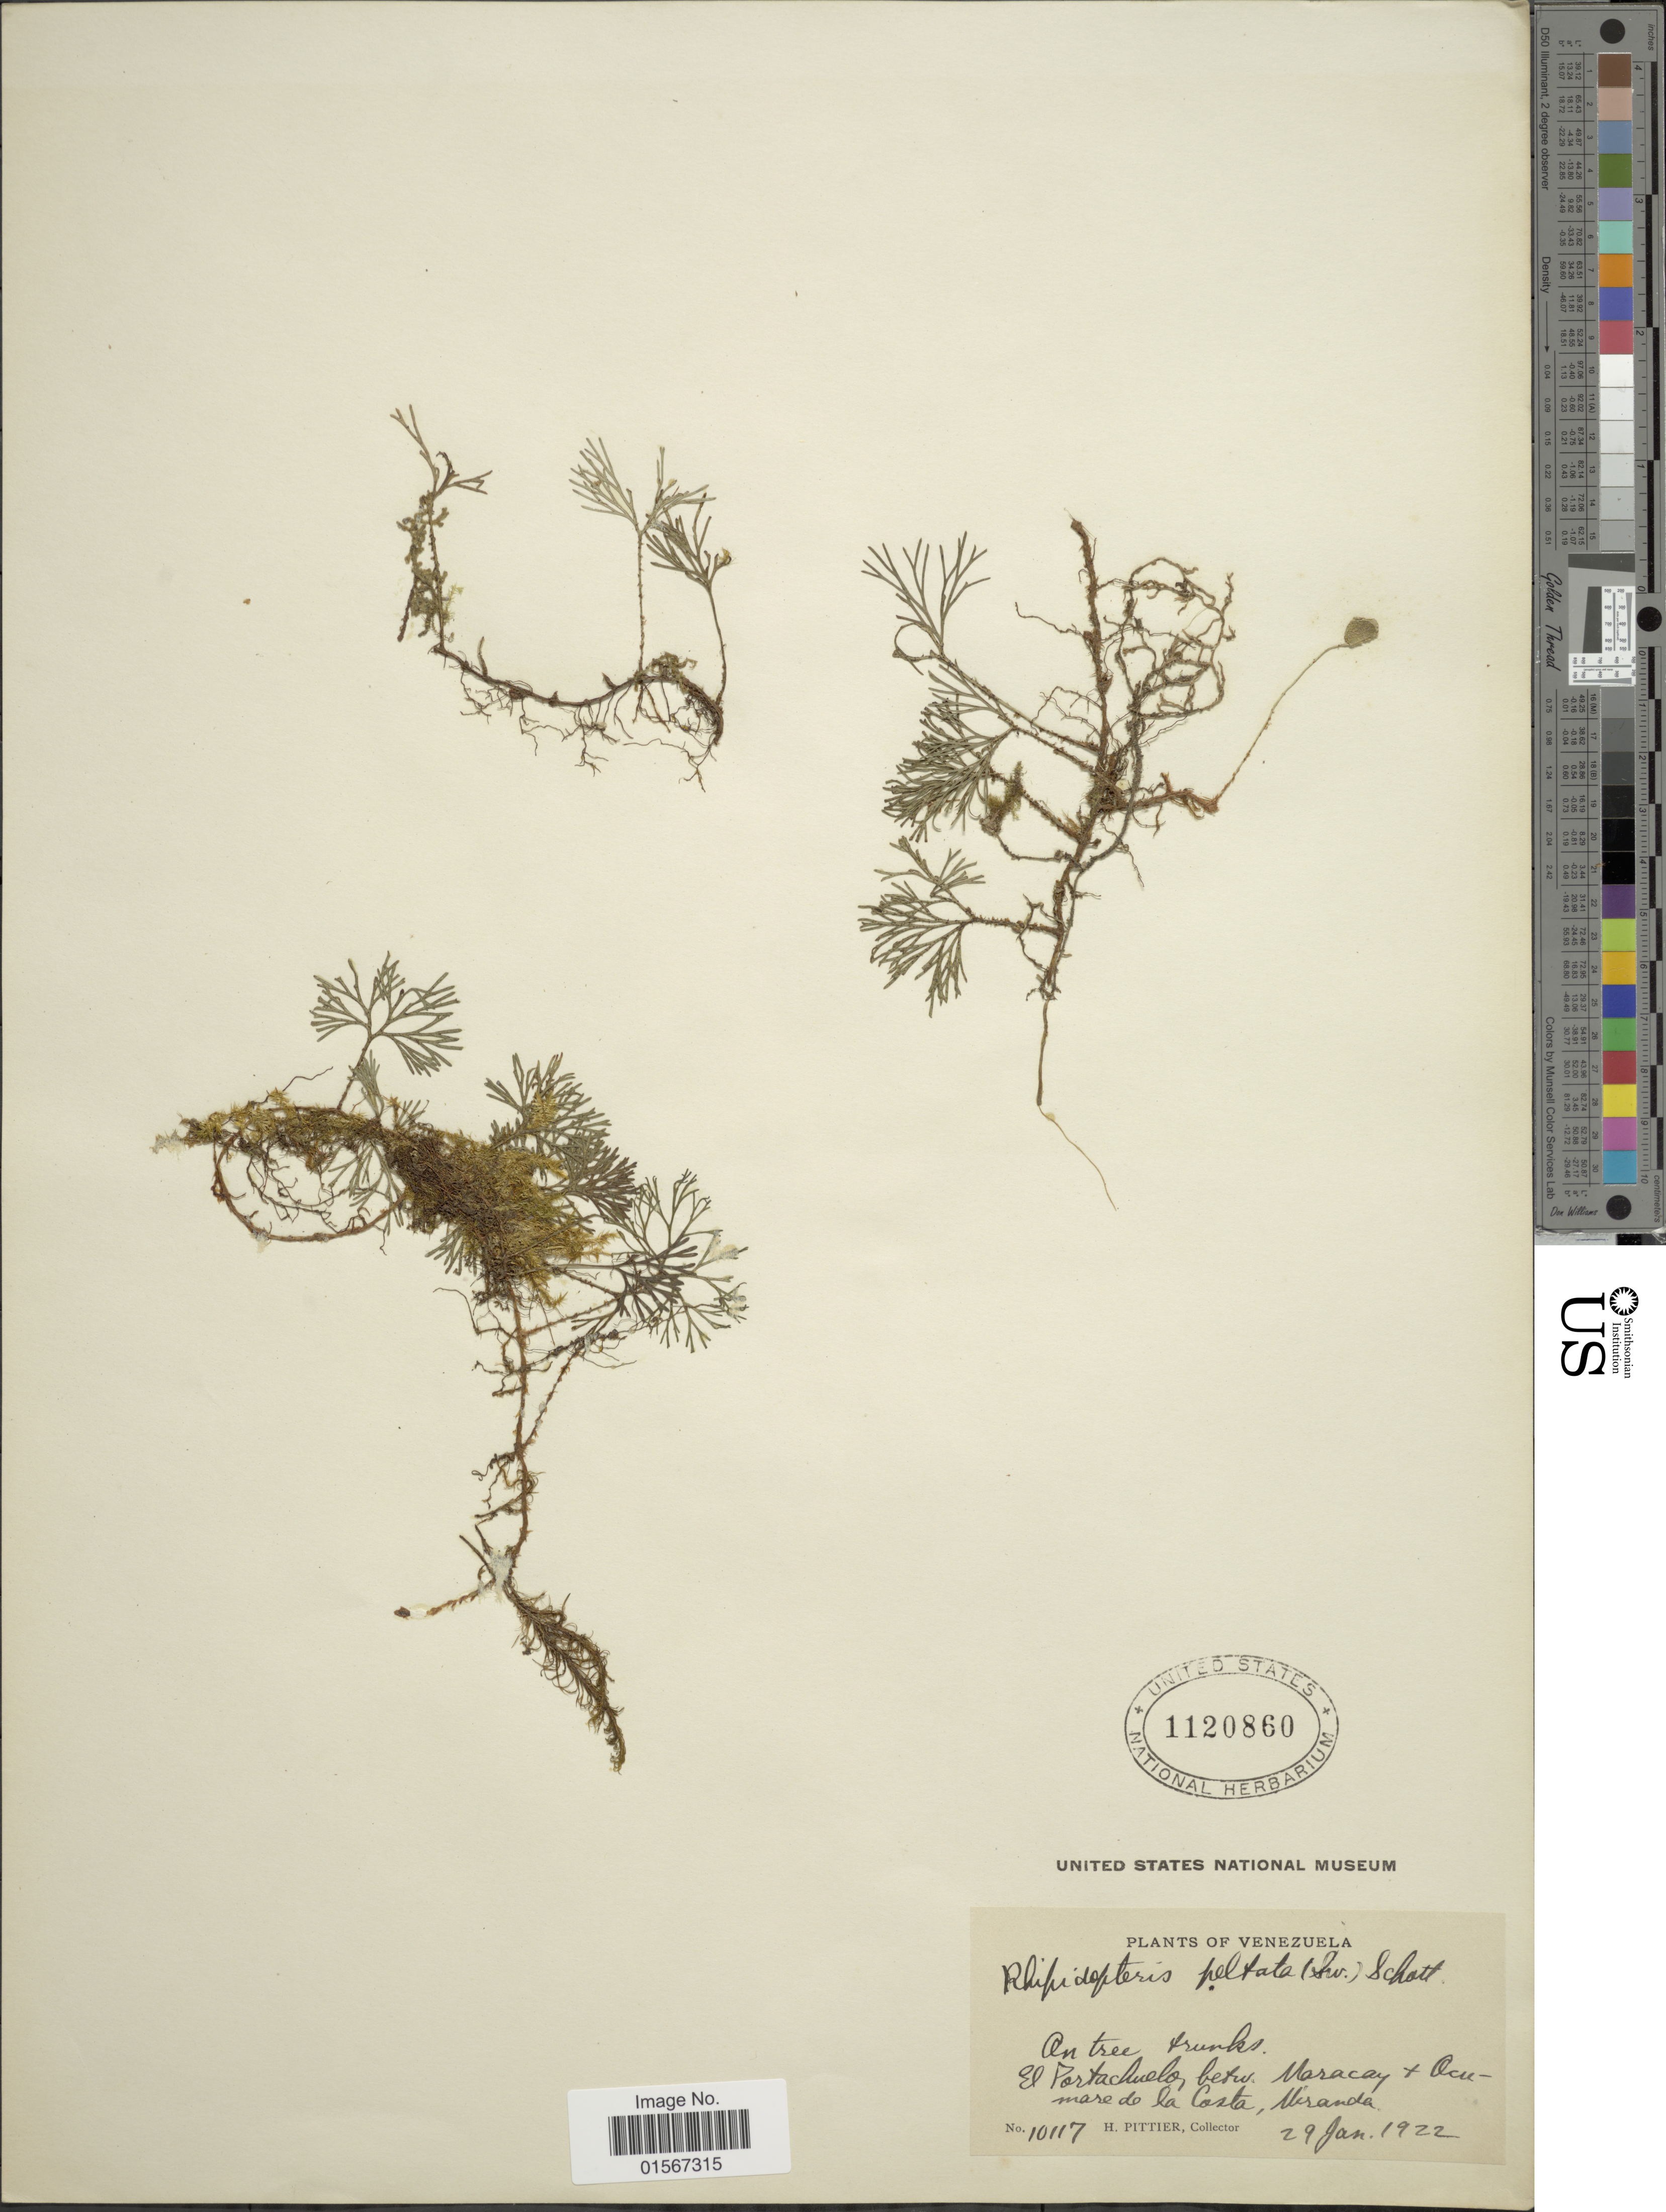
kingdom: Plantae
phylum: Tracheophyta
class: Polypodiopsida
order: Polypodiales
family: Dryopteridaceae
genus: Elaphoglossum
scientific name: Elaphoglossum peltatum f. foeniculaceum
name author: (Hook. & Grev.) Mickel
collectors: H. F. Pittier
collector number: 10117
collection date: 1922-01-29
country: Venezuela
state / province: Miranda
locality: El Portachuelo, between Maracay and Ocumare de la Costa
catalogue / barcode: US 1120860